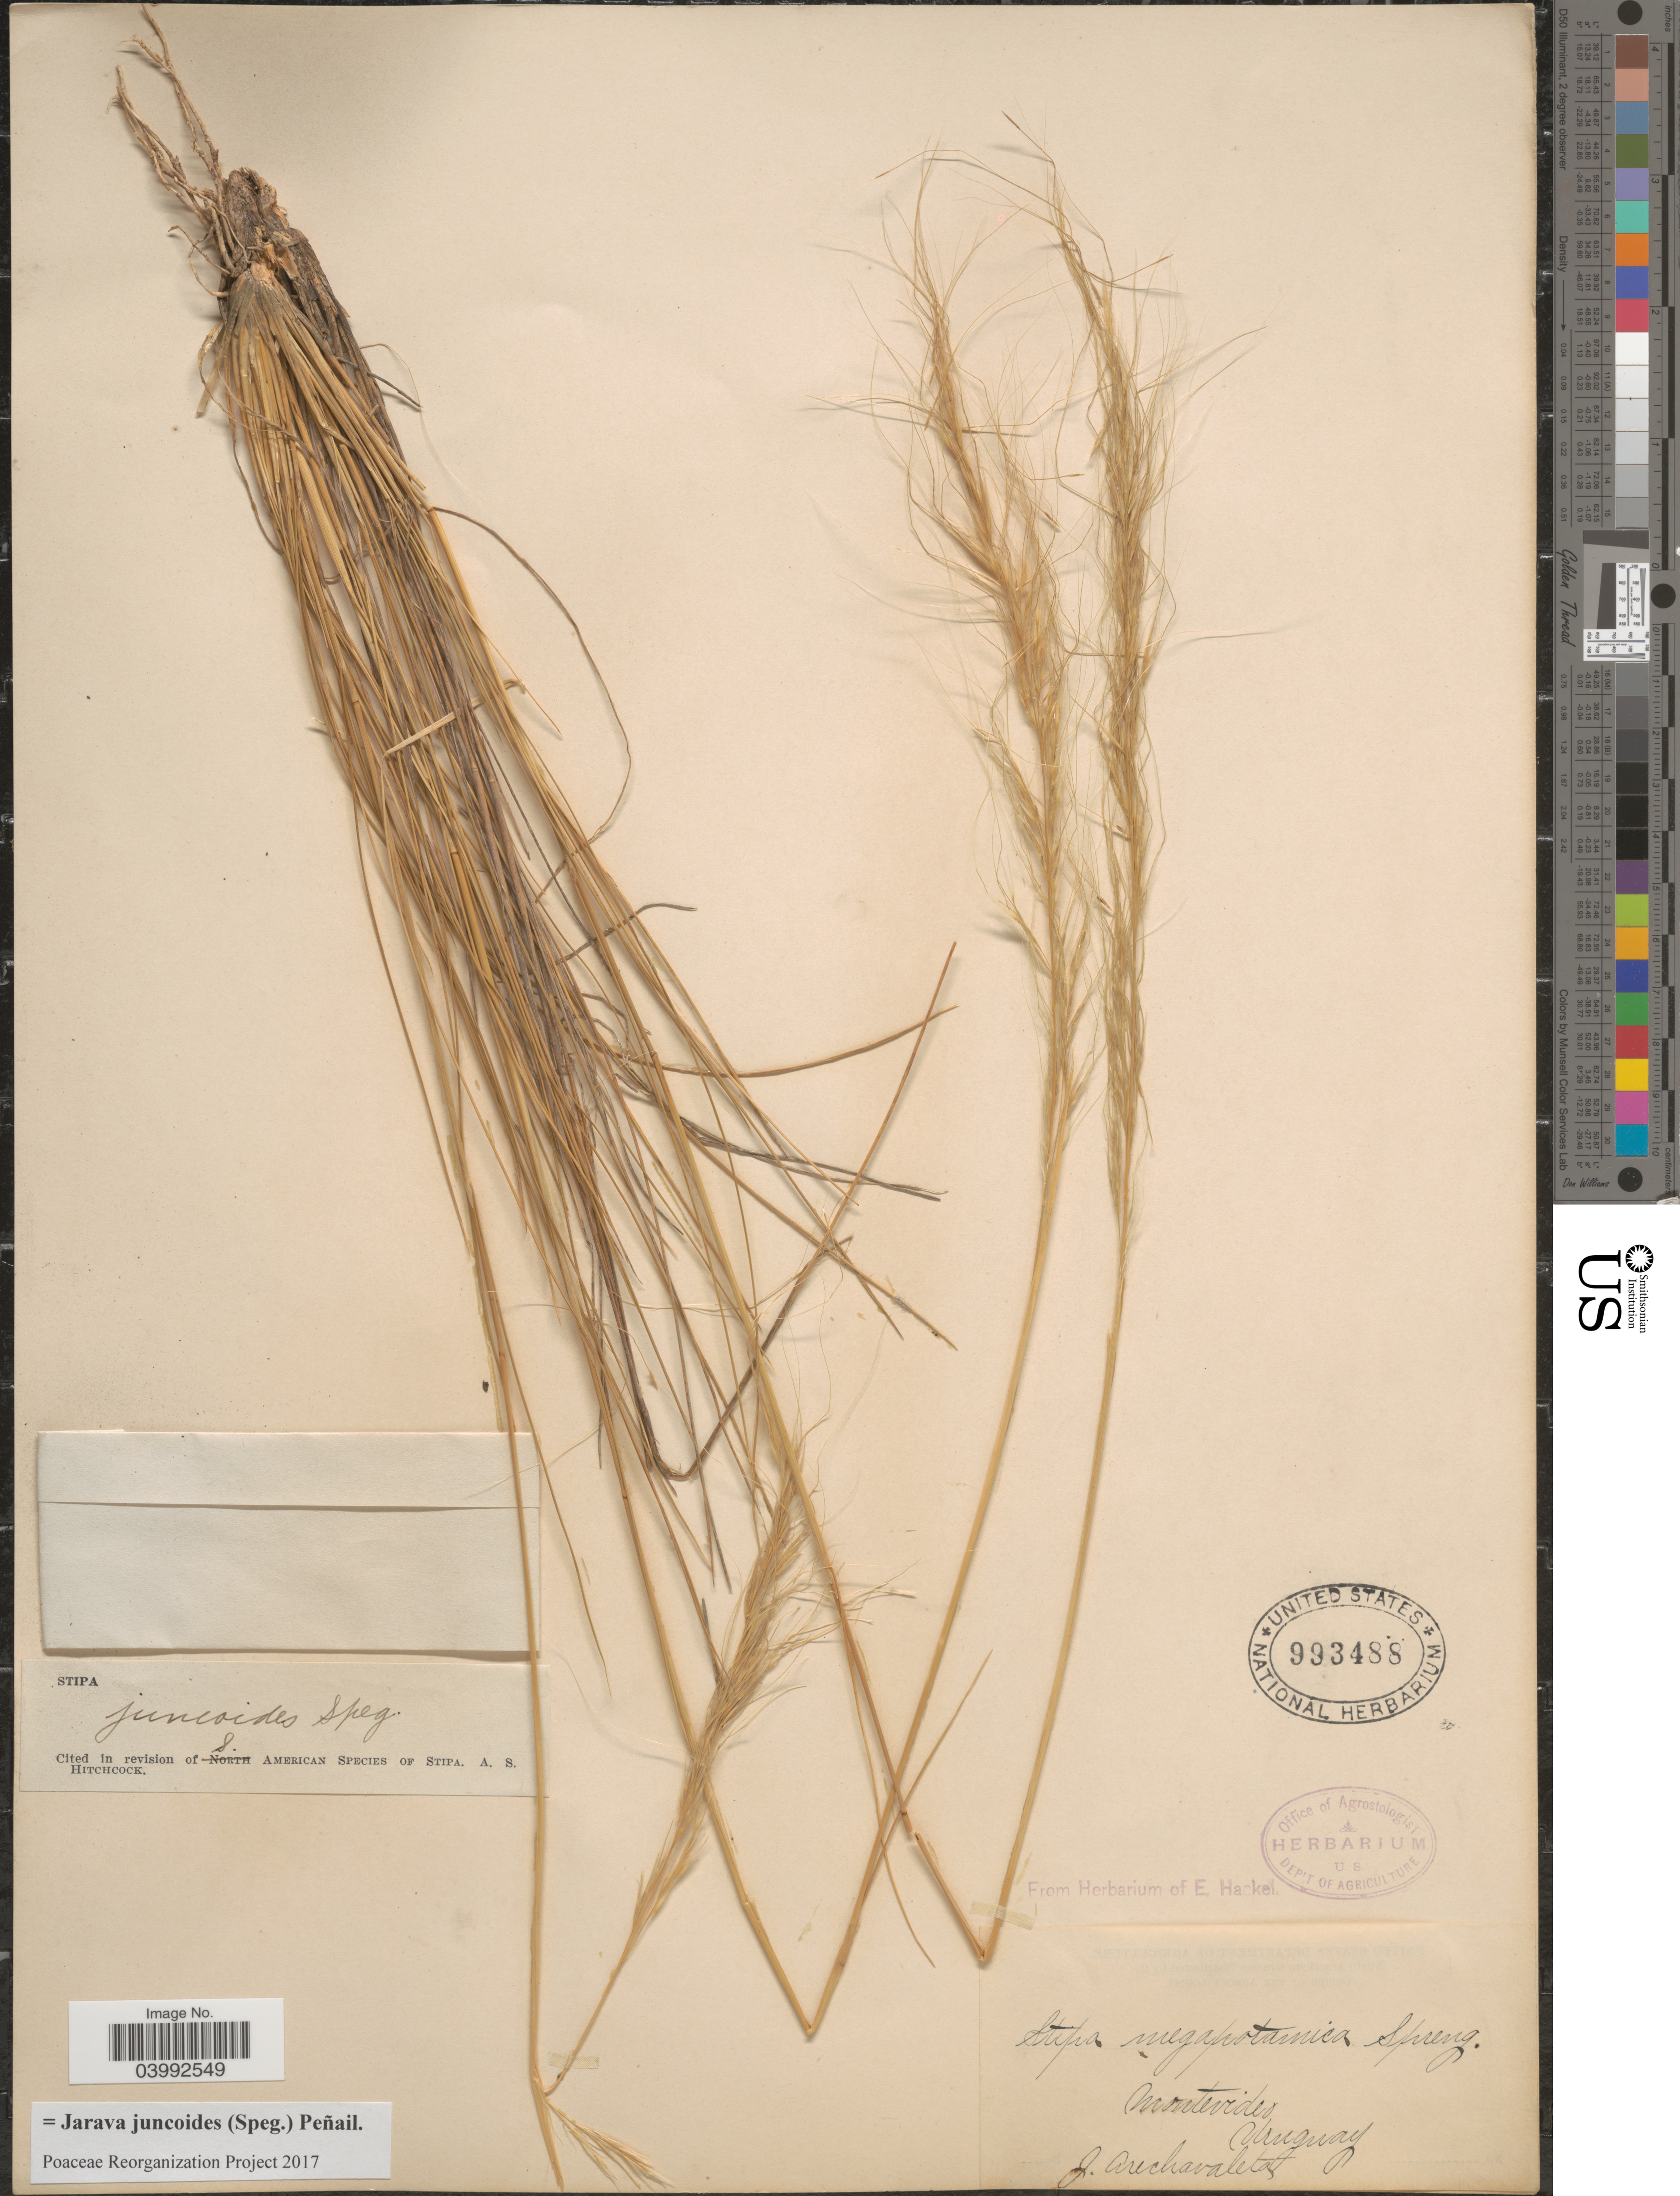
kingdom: Plantae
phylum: Tracheophyta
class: Liliopsida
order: Poales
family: Poaceae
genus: Jarava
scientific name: Jarava juncoides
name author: (Speg.) Peñail.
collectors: J. Arechavaleta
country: Uruguay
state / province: Montevideo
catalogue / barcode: US 993488